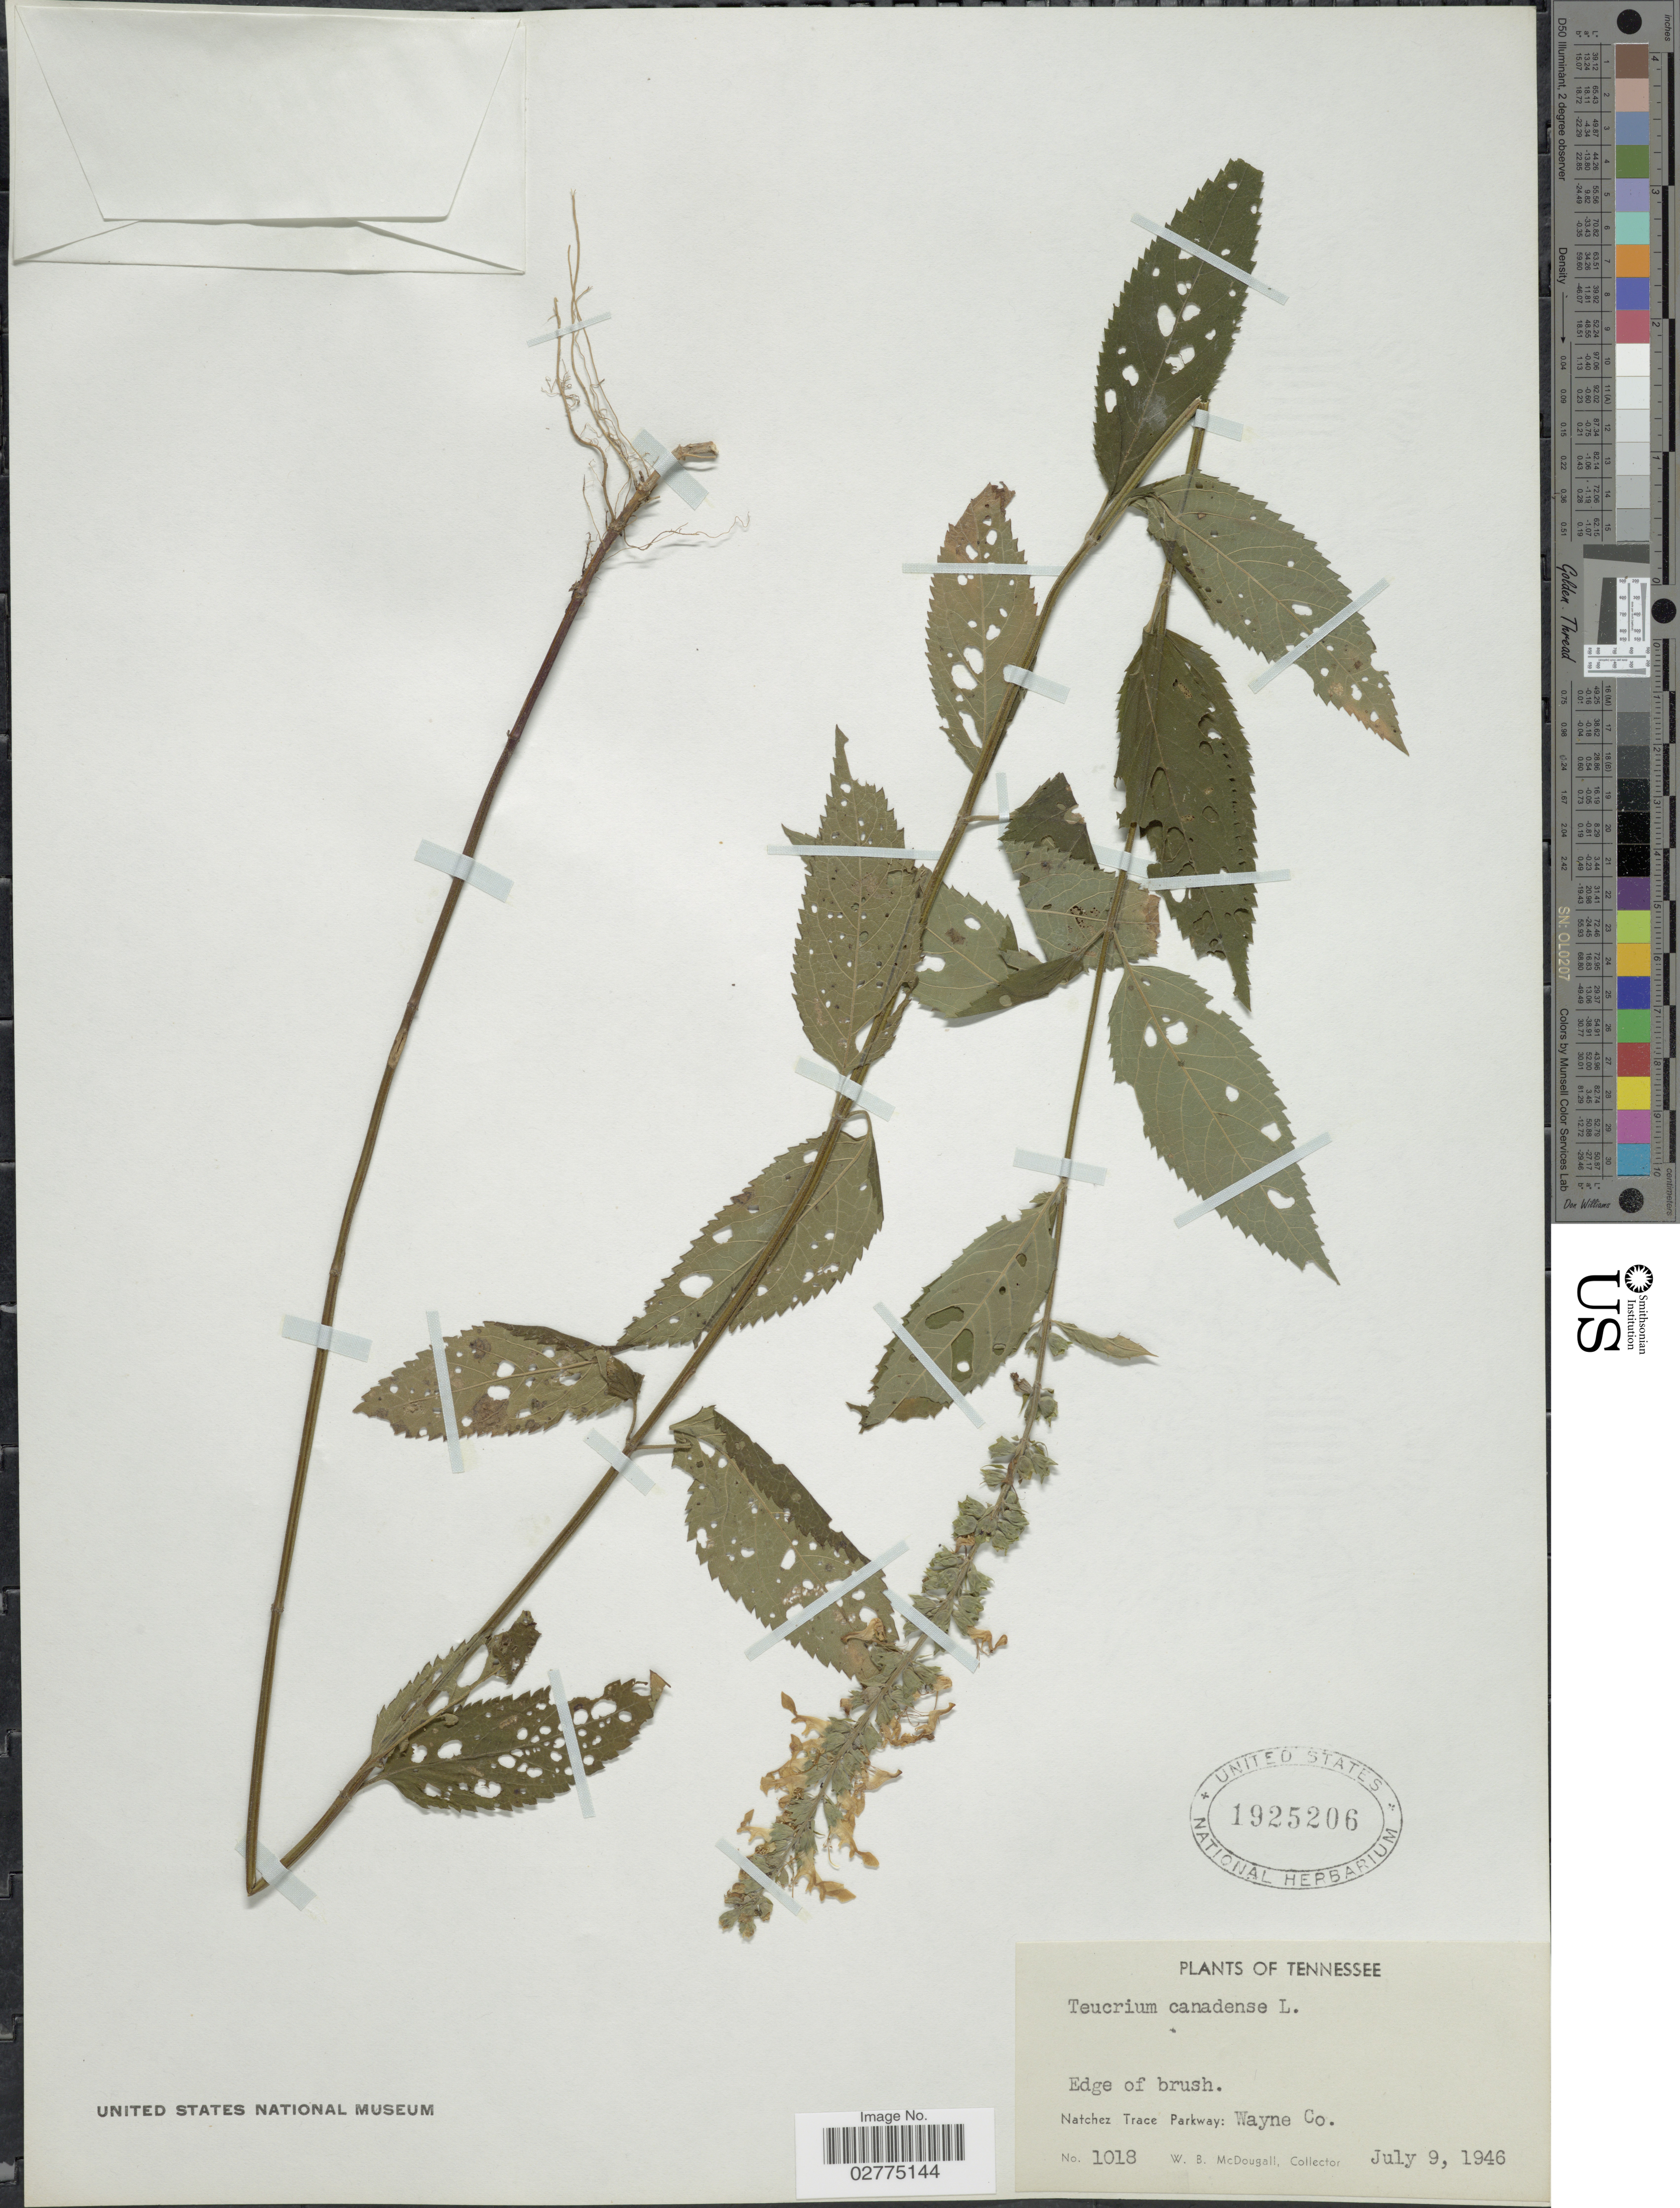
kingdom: Plantae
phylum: Tracheophyta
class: Magnoliopsida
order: Lamiales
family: Lamiaceae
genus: Teucrium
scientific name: Teucrium canadense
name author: L.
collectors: W. B. McDougall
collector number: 1018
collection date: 1946-07-09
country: United States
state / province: Tennessee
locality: Edge of brush, Natchez Trace Parkway: Wayne Co.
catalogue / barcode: US 1925206